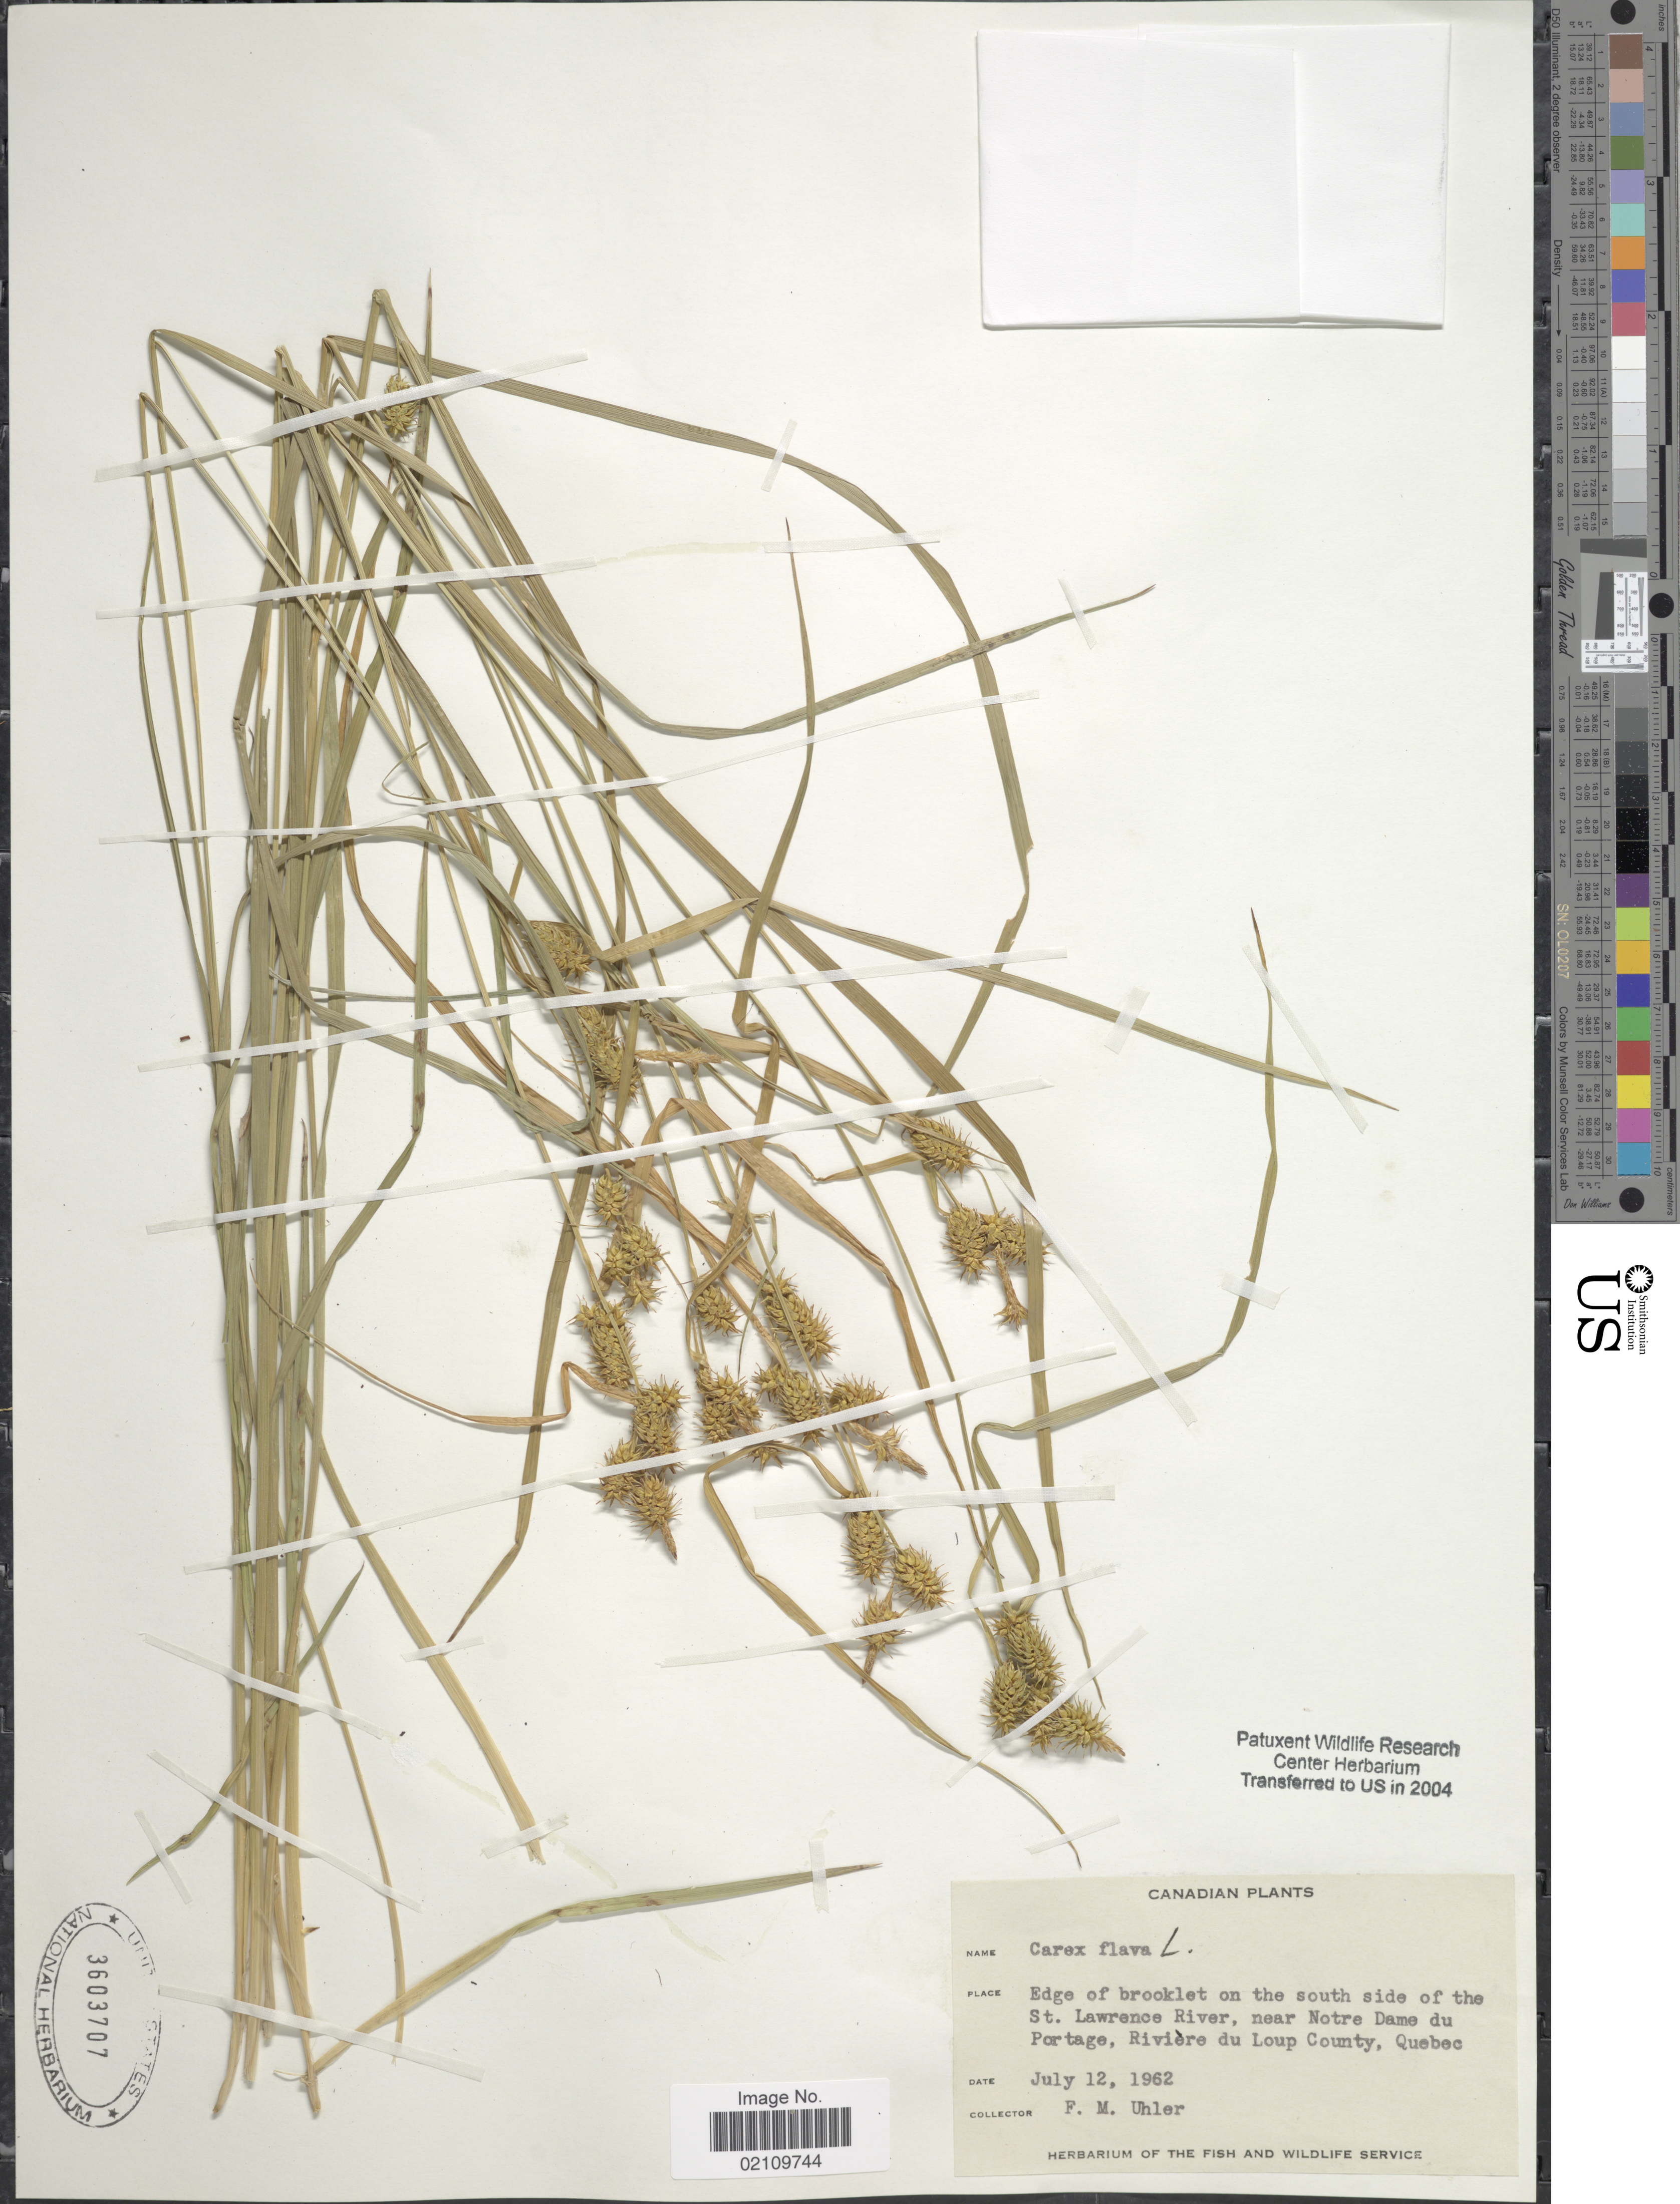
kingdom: Plantae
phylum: Tracheophyta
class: Liliopsida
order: Poales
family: Cyperaceae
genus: Carex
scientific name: Carex flava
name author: L.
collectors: F. M. Uhler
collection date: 1962-07-12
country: Canada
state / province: Quebec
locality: Edge of brooklet on the south side of the St. Lawrence River, near Notre Dame du Portage, Rivière du Loup County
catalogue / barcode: US 3603707